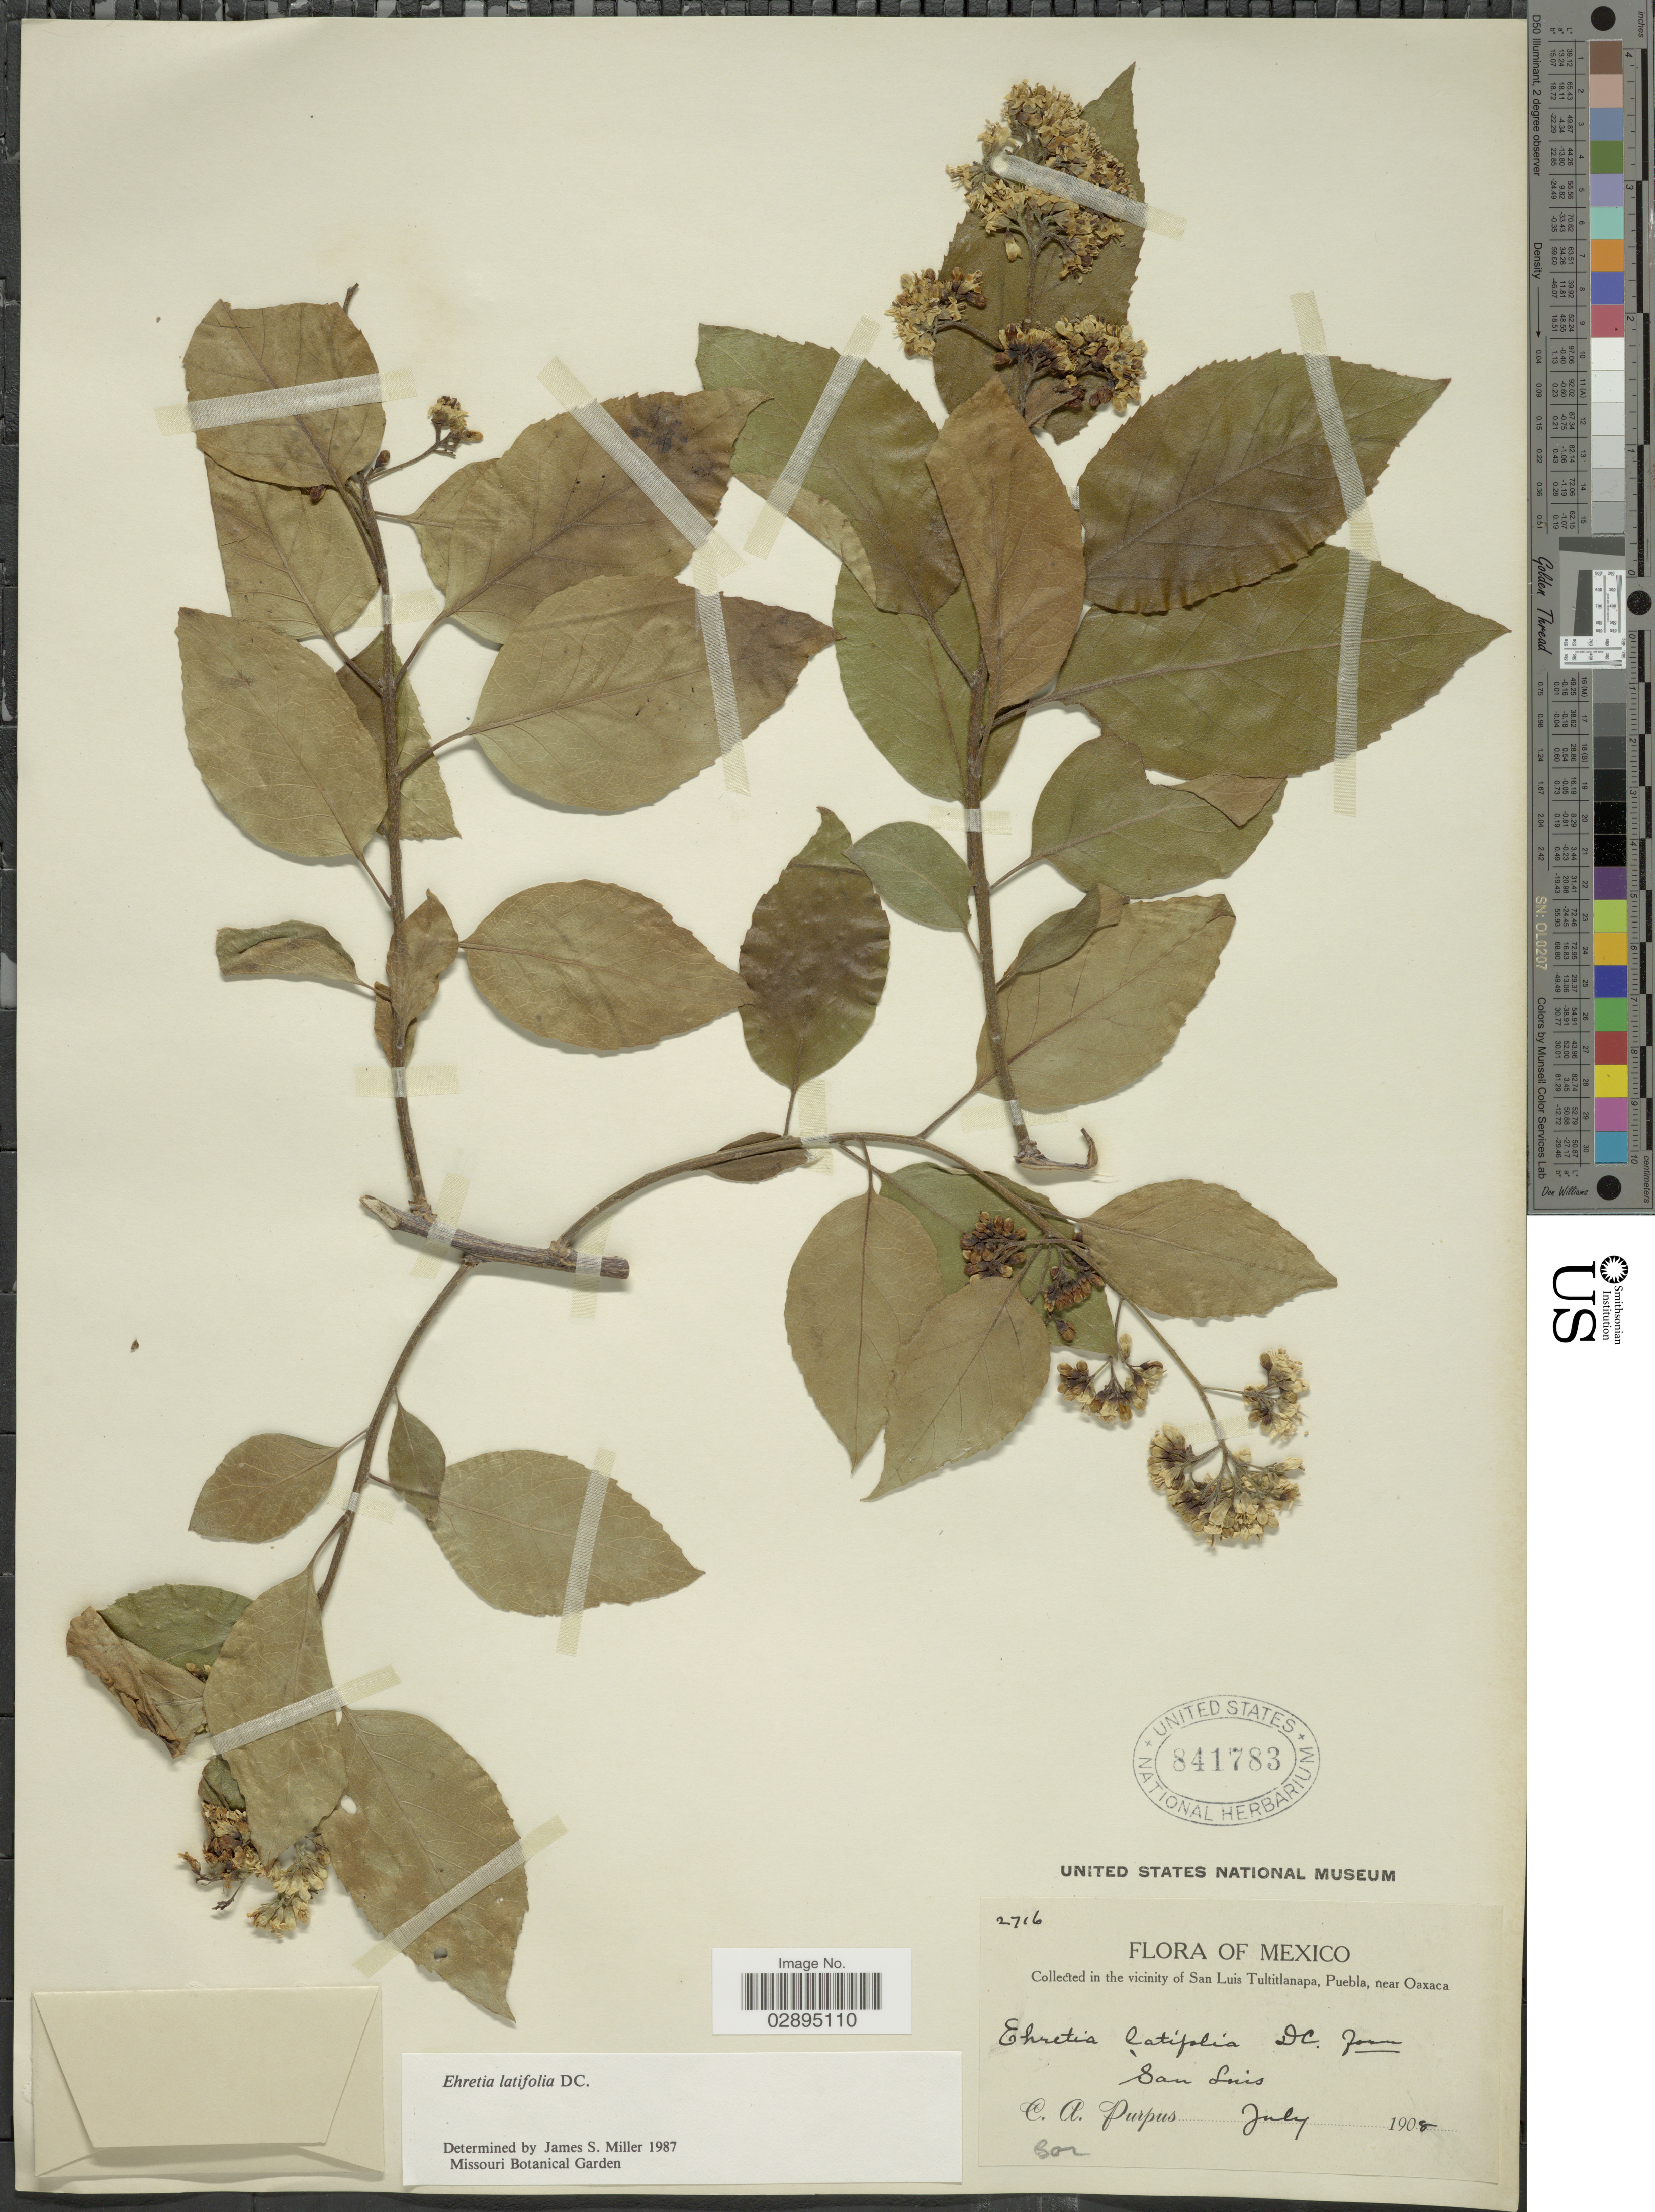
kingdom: Plantae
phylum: Tracheophyta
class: Magnoliopsida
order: Boraginales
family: Ehretiaceae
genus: Ehretia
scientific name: Ehretia latifolia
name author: DC.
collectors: C. A. Purpus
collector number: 2716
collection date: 1908-07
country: Mexico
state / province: Puebla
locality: In the vicinity of San Luis Tultitlanapa, Puebla, near Oaxaca. San Luis.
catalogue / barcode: US 841783